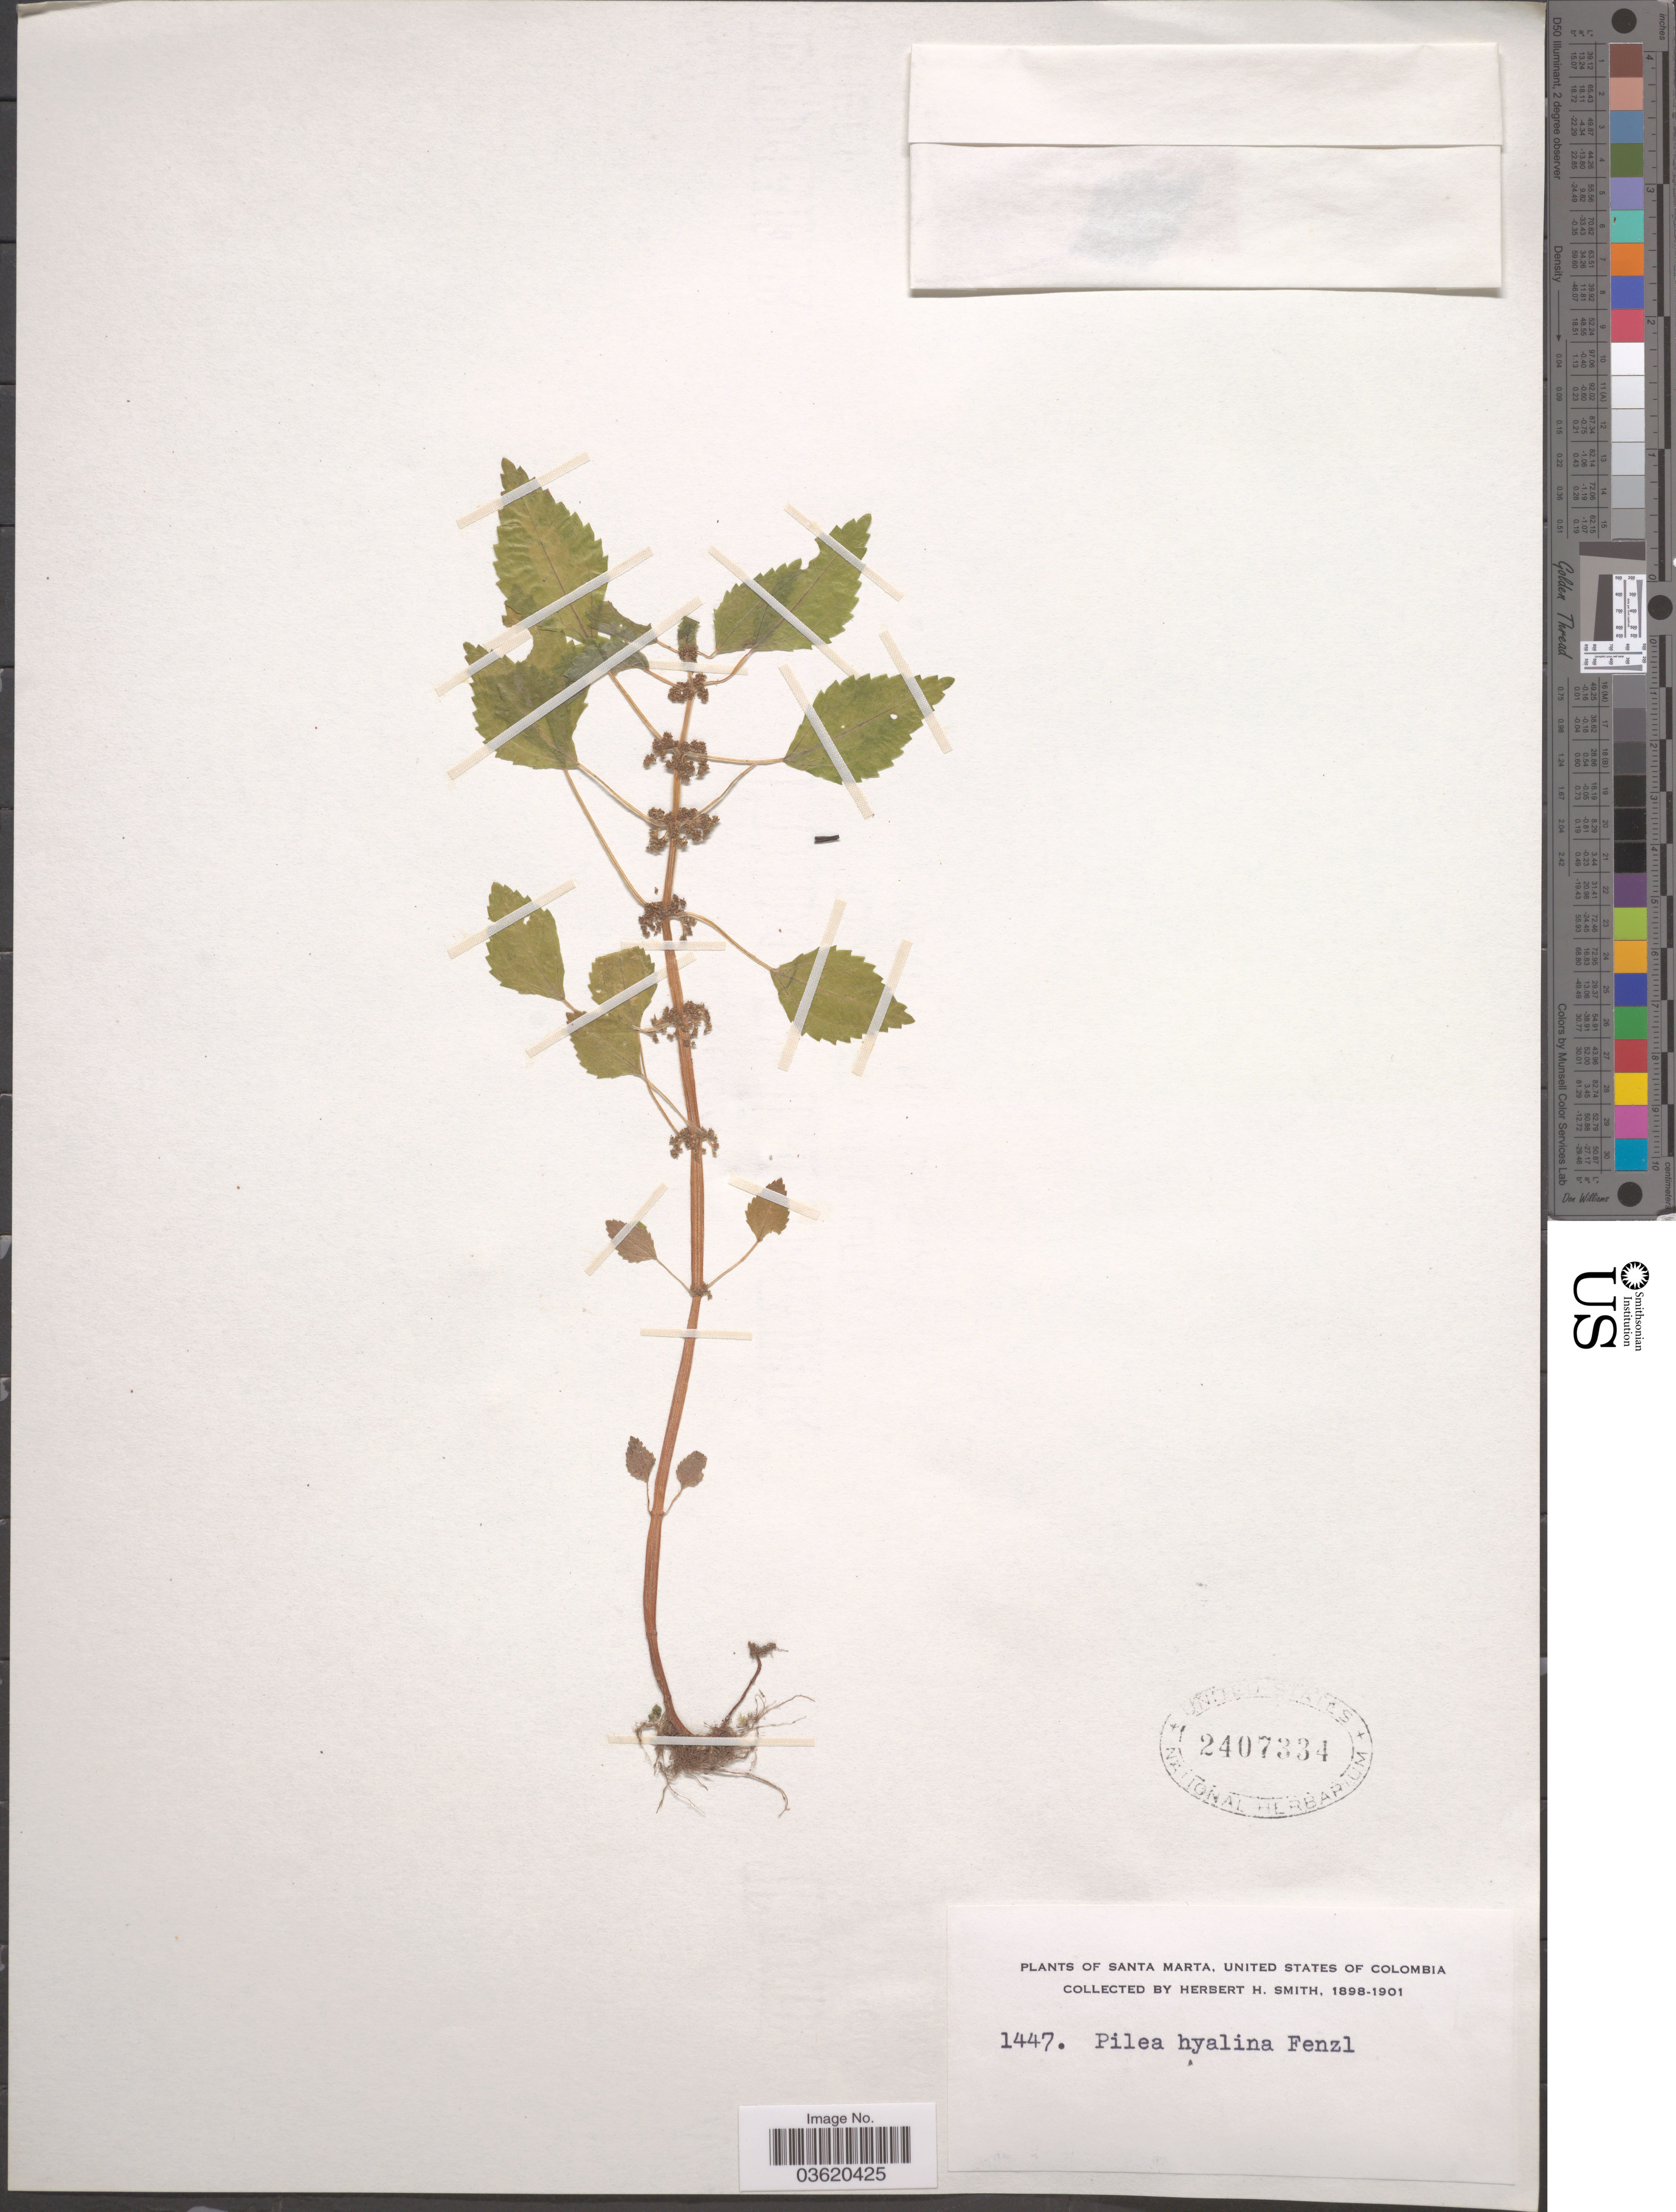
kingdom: Plantae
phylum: Tracheophyta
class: Magnoliopsida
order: Rosales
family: Urticaceae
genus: Pilea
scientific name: Pilea hyalina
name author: Fenzl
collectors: Herbert H. Smith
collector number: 1447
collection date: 1898/1901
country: Colombia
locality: Santa Marta.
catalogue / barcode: US 2407334